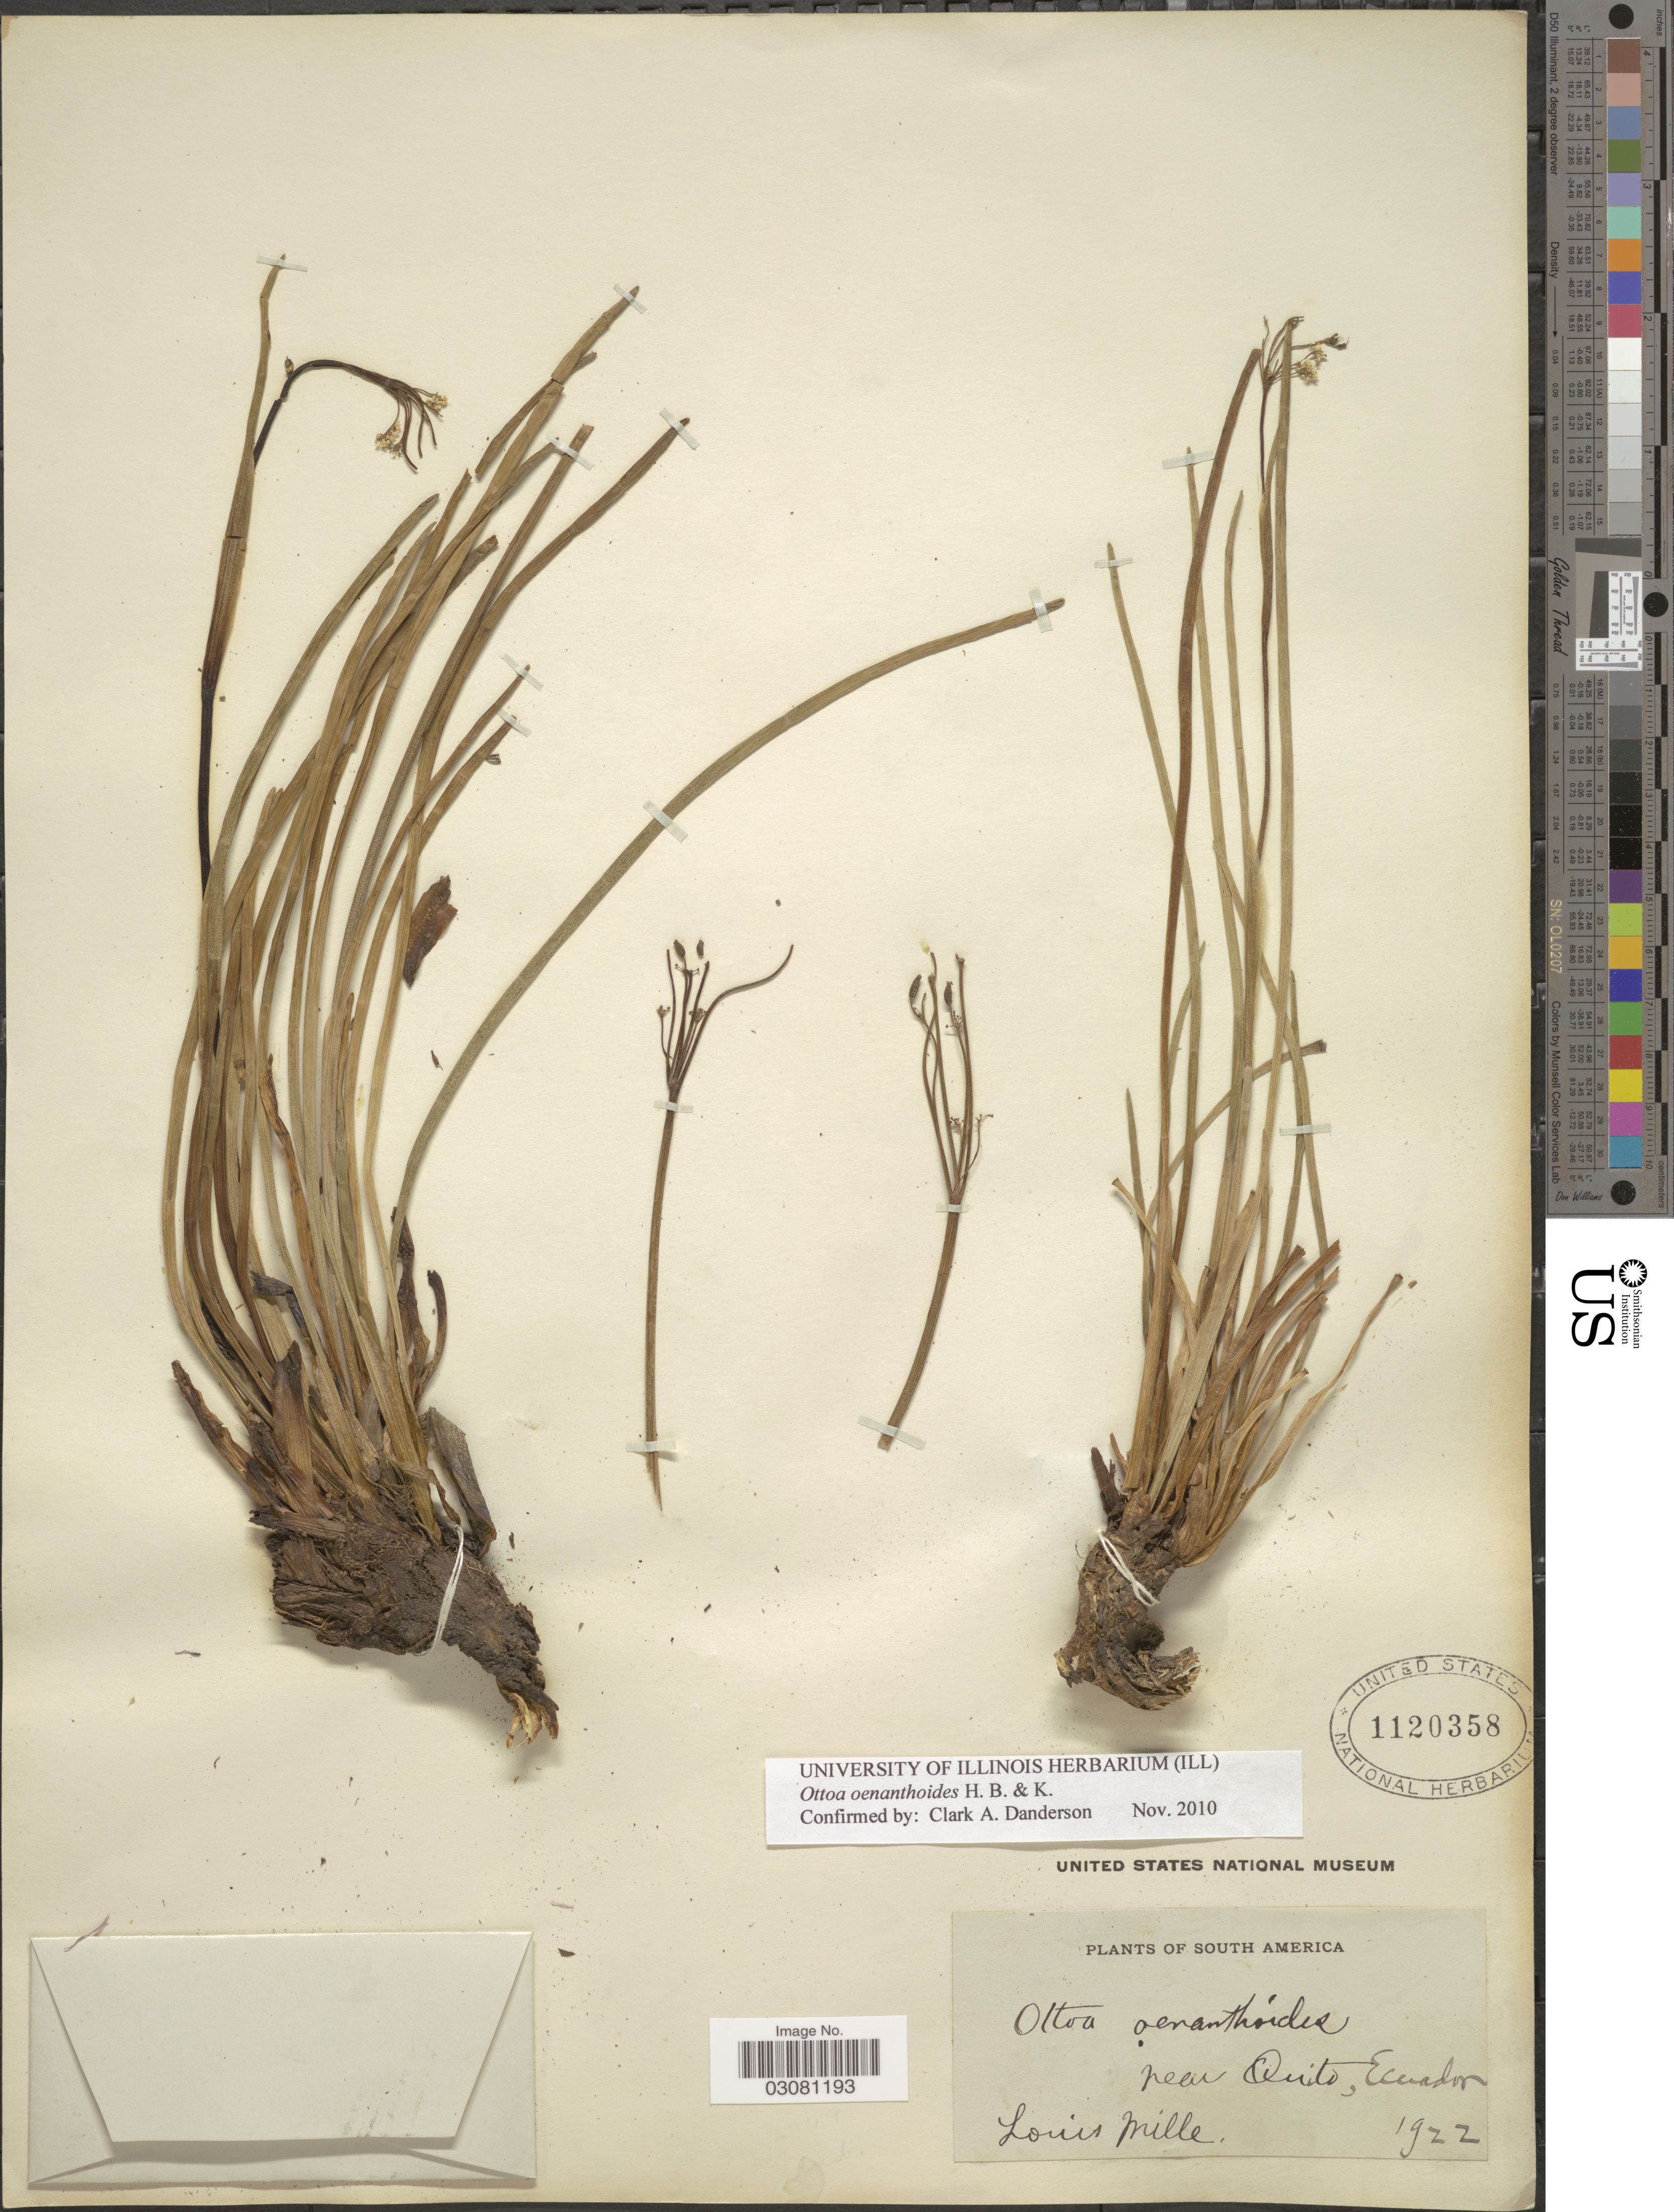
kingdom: Plantae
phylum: Tracheophyta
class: Magnoliopsida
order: Apiales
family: Apiaceae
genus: Ottoa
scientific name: Ottoa oenanthoides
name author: Kunth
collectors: L. Mille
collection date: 1922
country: Ecuador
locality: Near Quito.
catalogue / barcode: US 1120358